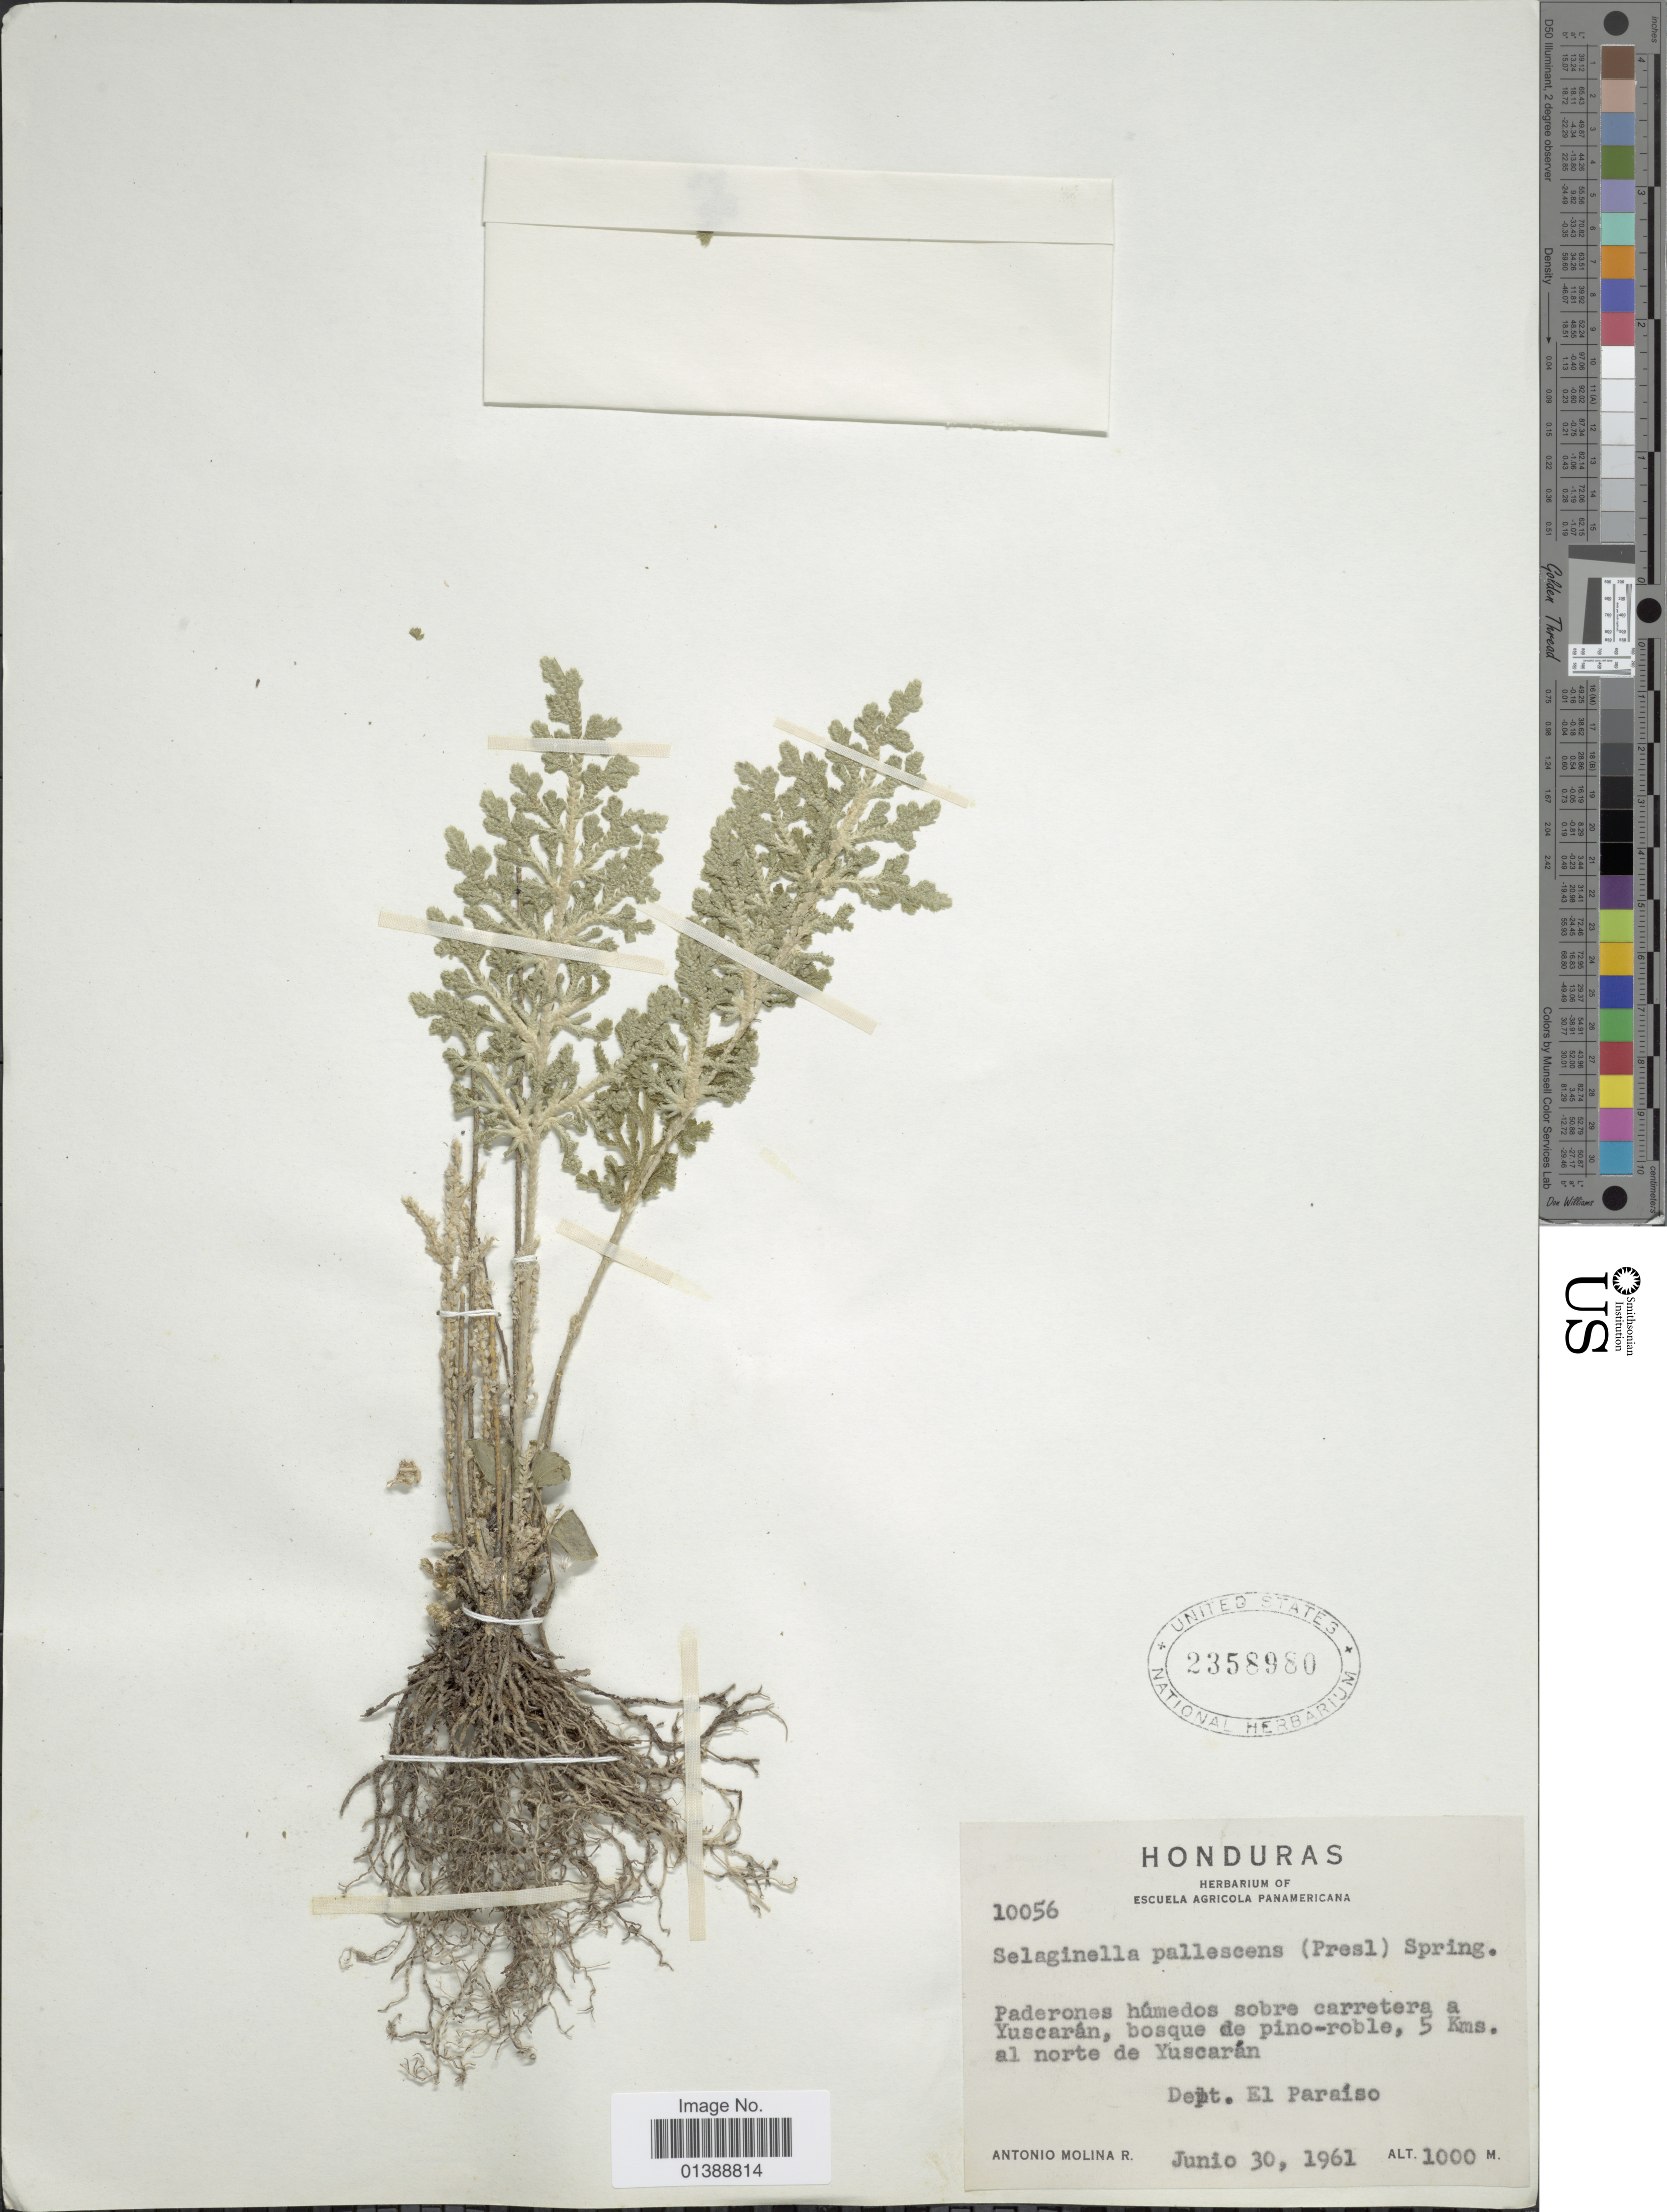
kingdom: Plantae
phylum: Tracheophyta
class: Lycopodiopsida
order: Selaginellales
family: Selaginellaceae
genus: Selaginella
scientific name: Selaginella pallescens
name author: (C. Presl) Spring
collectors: A. Molina R.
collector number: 10056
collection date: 1961-06-30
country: Honduras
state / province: El Paraíso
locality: Paderones húmedos sobre carretera a Yuscarán, bosque de pino-roble, 5 kms al norte de Yuscaran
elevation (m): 1000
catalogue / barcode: US 2358980